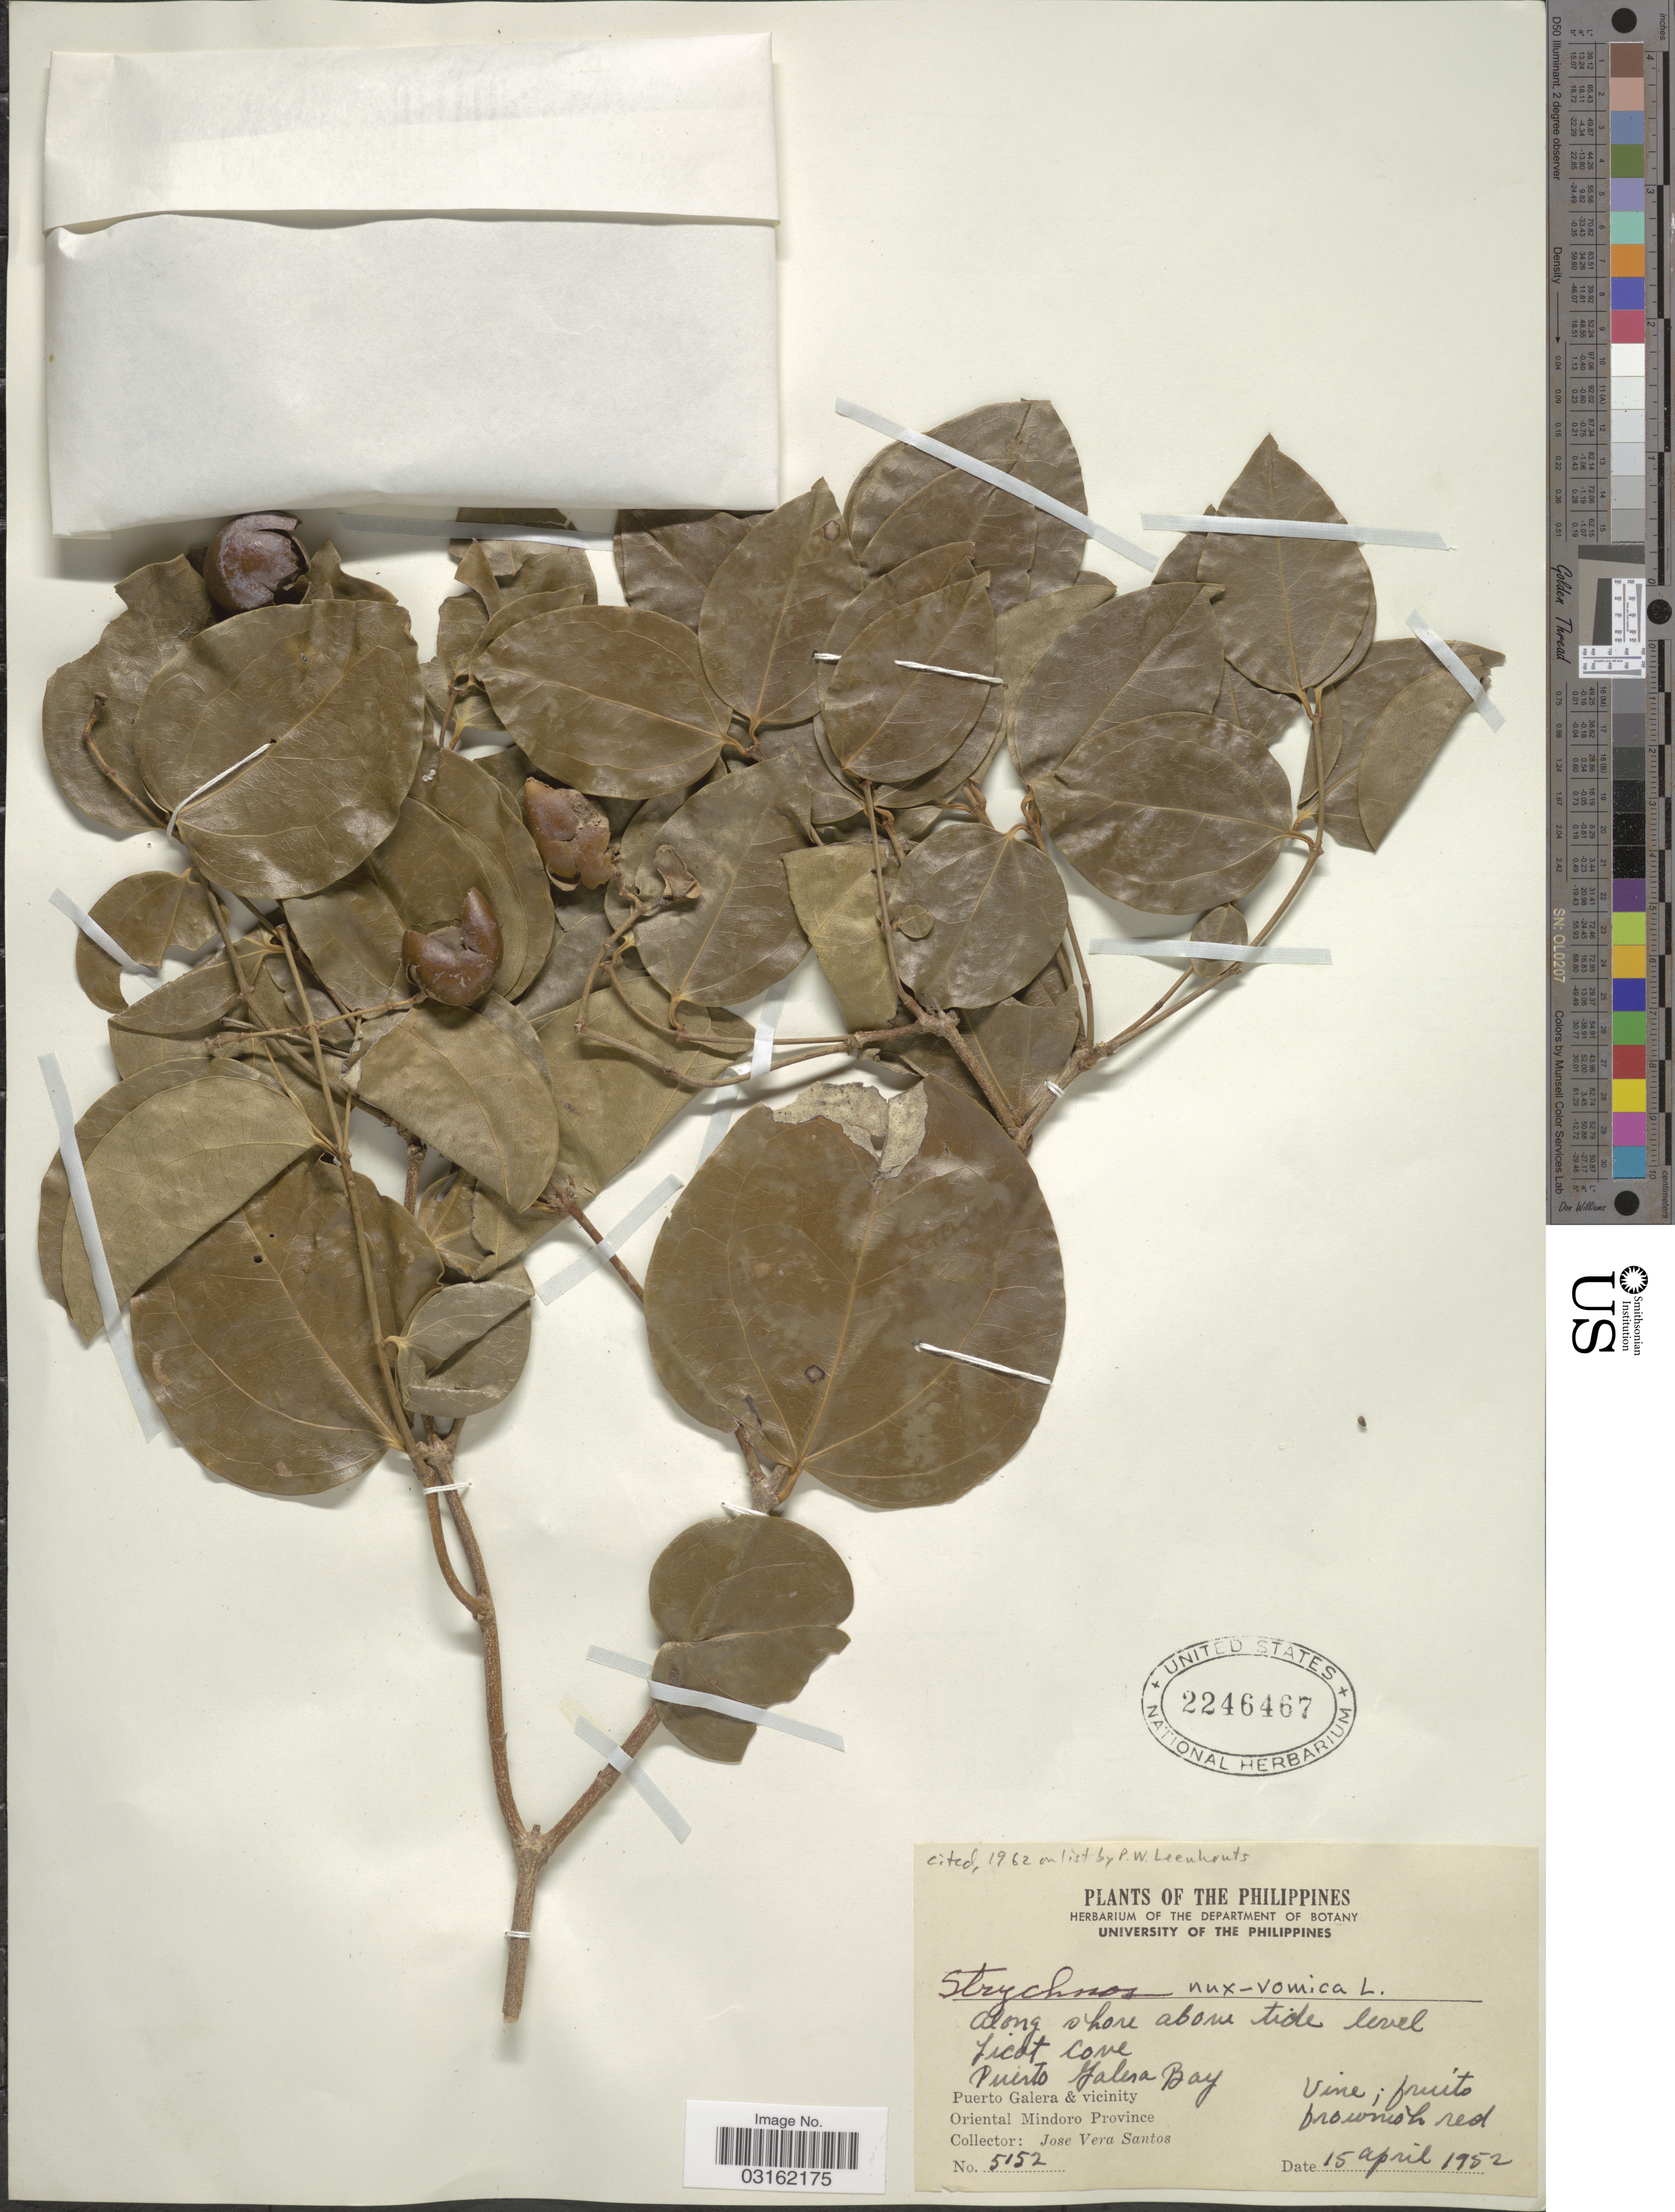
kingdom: Plantae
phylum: Tracheophyta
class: Magnoliopsida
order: Gentianales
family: Loganiaceae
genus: Strychnos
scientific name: Strychnos nux-vomica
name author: L.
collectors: J. V. Santos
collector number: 5152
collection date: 1952-04-15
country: Philippines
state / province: Mimaropa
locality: Along shore above tide level, Licot Cove, Puerto Galera Bay, Puerto Galera & vicinity, Oriental Mindoro Province.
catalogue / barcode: US 2246467